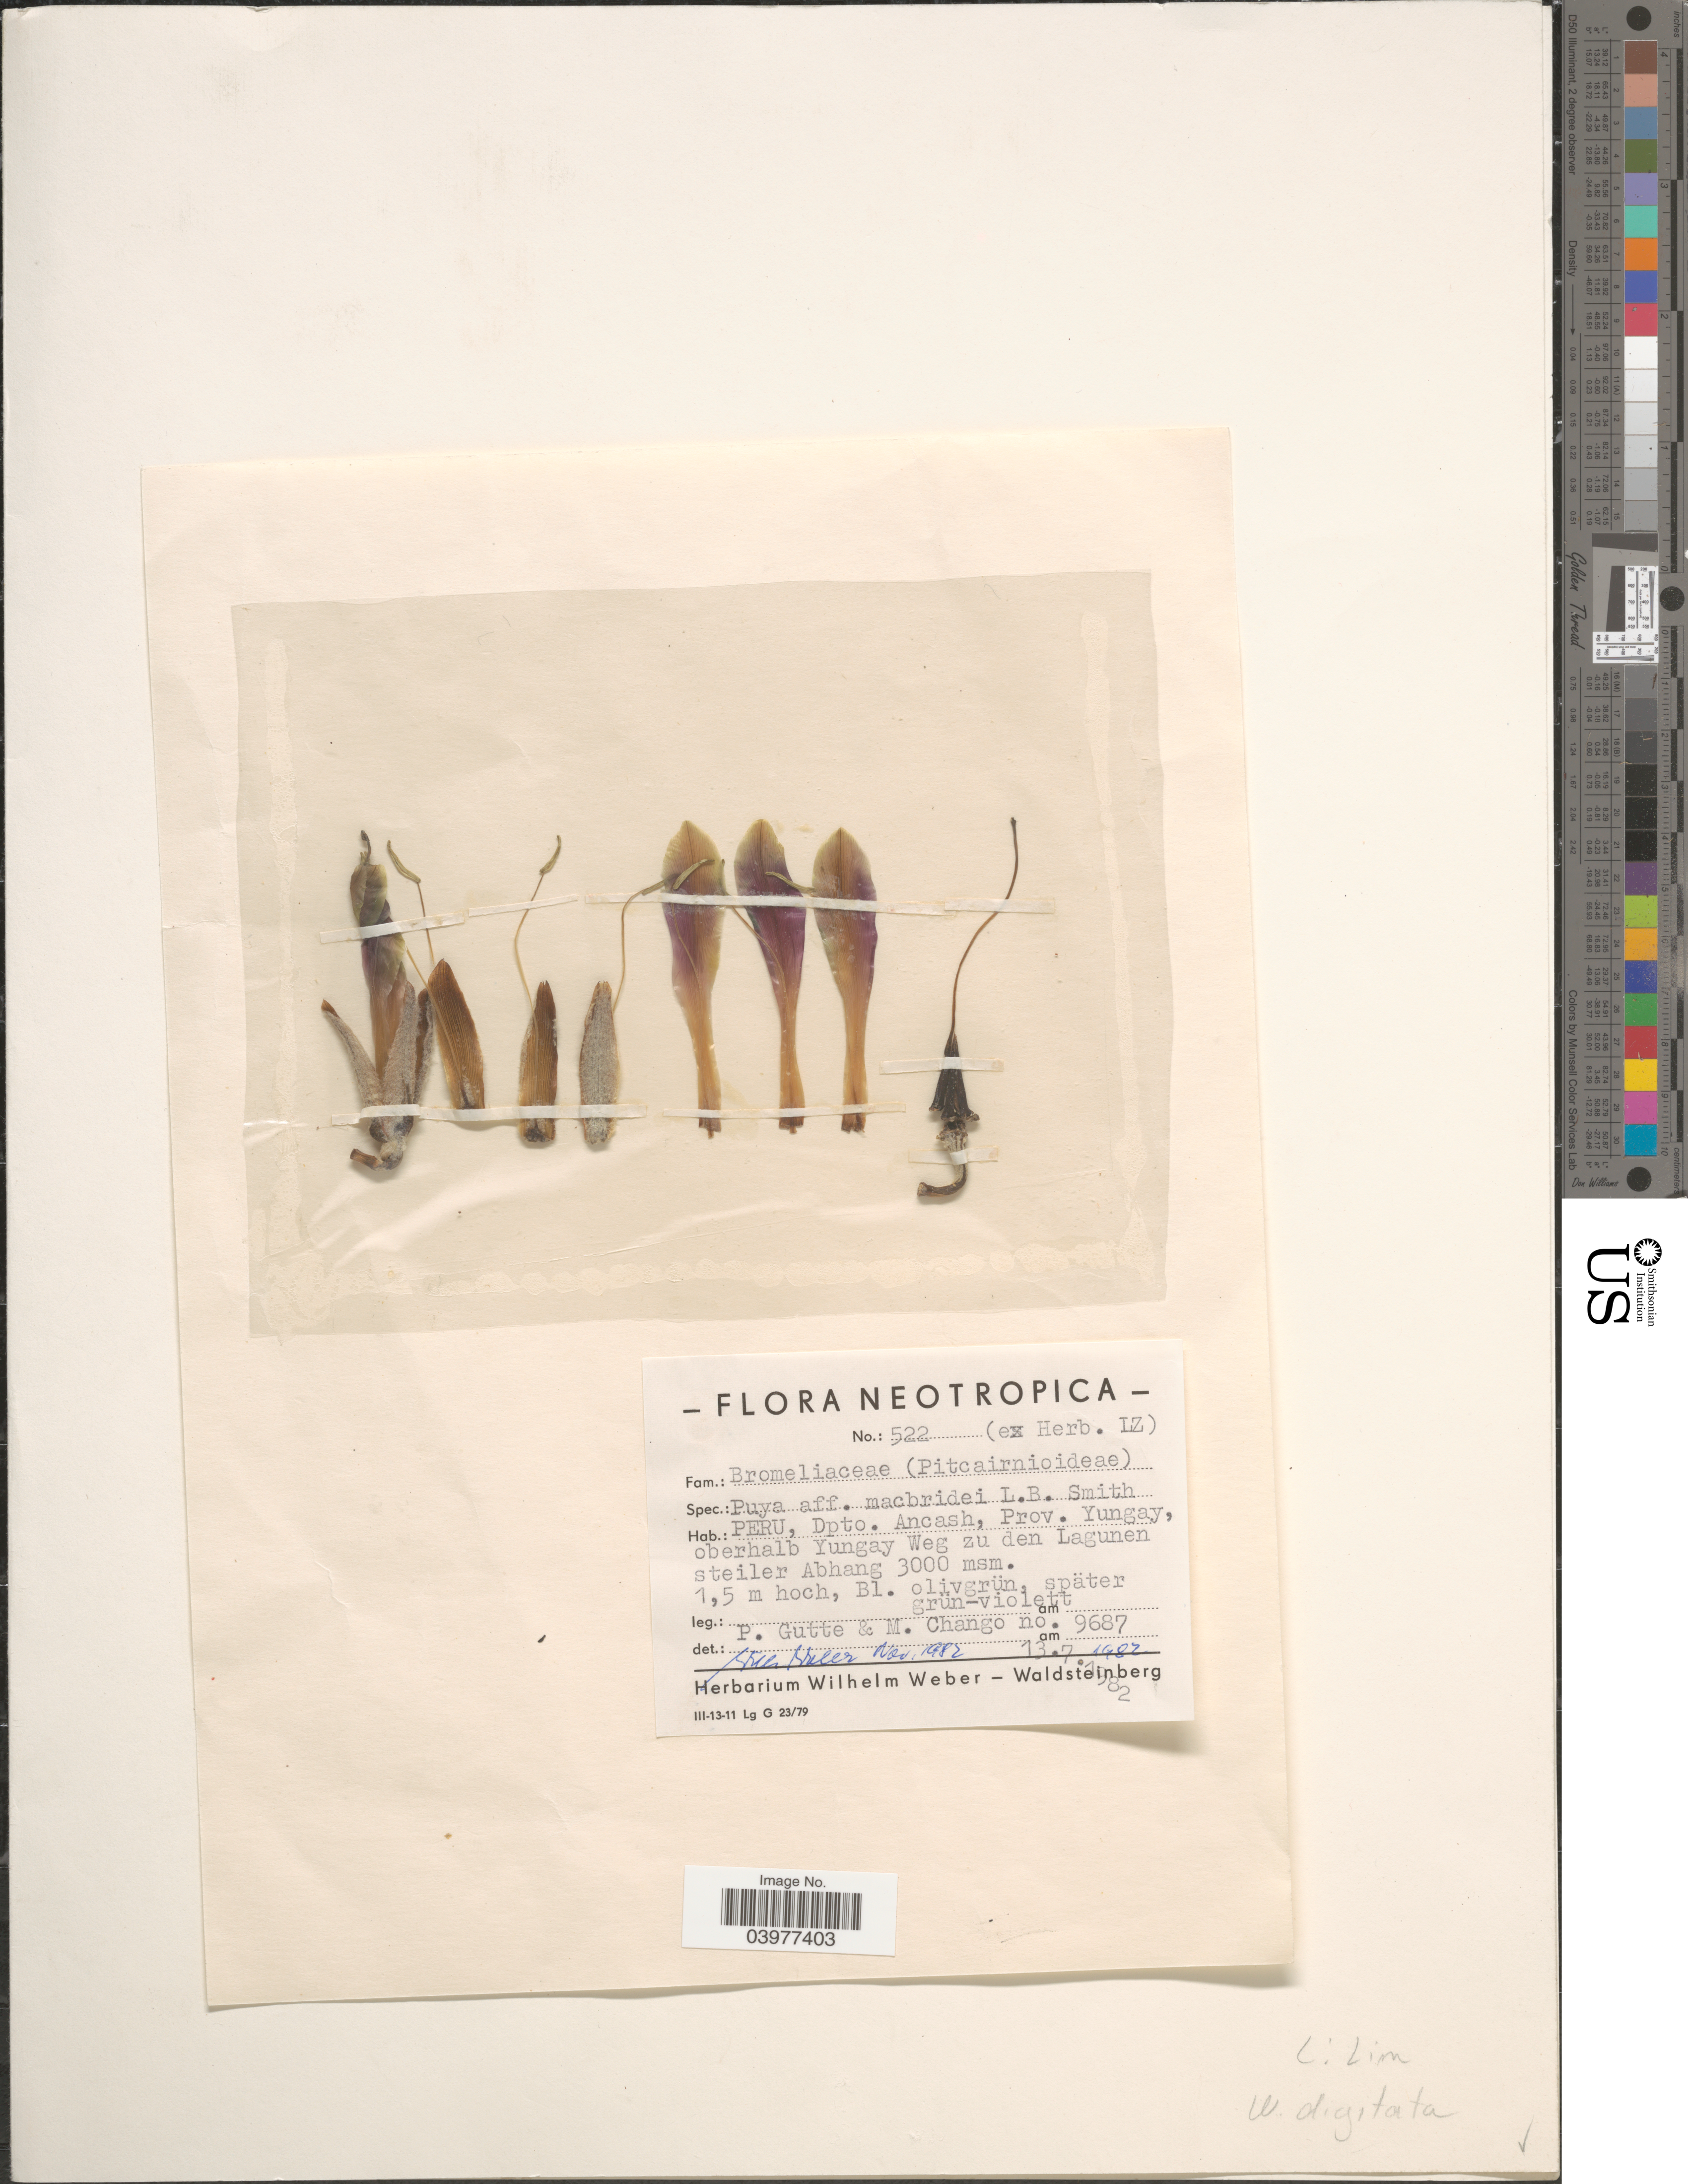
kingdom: Plantae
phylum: Tracheophyta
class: Liliopsida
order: Poales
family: Bromeliaceae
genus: Puya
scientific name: Puya macbridei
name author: L.B. Sm.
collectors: P. Gutte & M. Chango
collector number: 9687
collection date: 1982-07-13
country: Peru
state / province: Ancash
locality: Dpto. Ancash, Prov. Yungay, oberhalb Yungay Weg zu den Lagunen steiler Abhang.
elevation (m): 3000